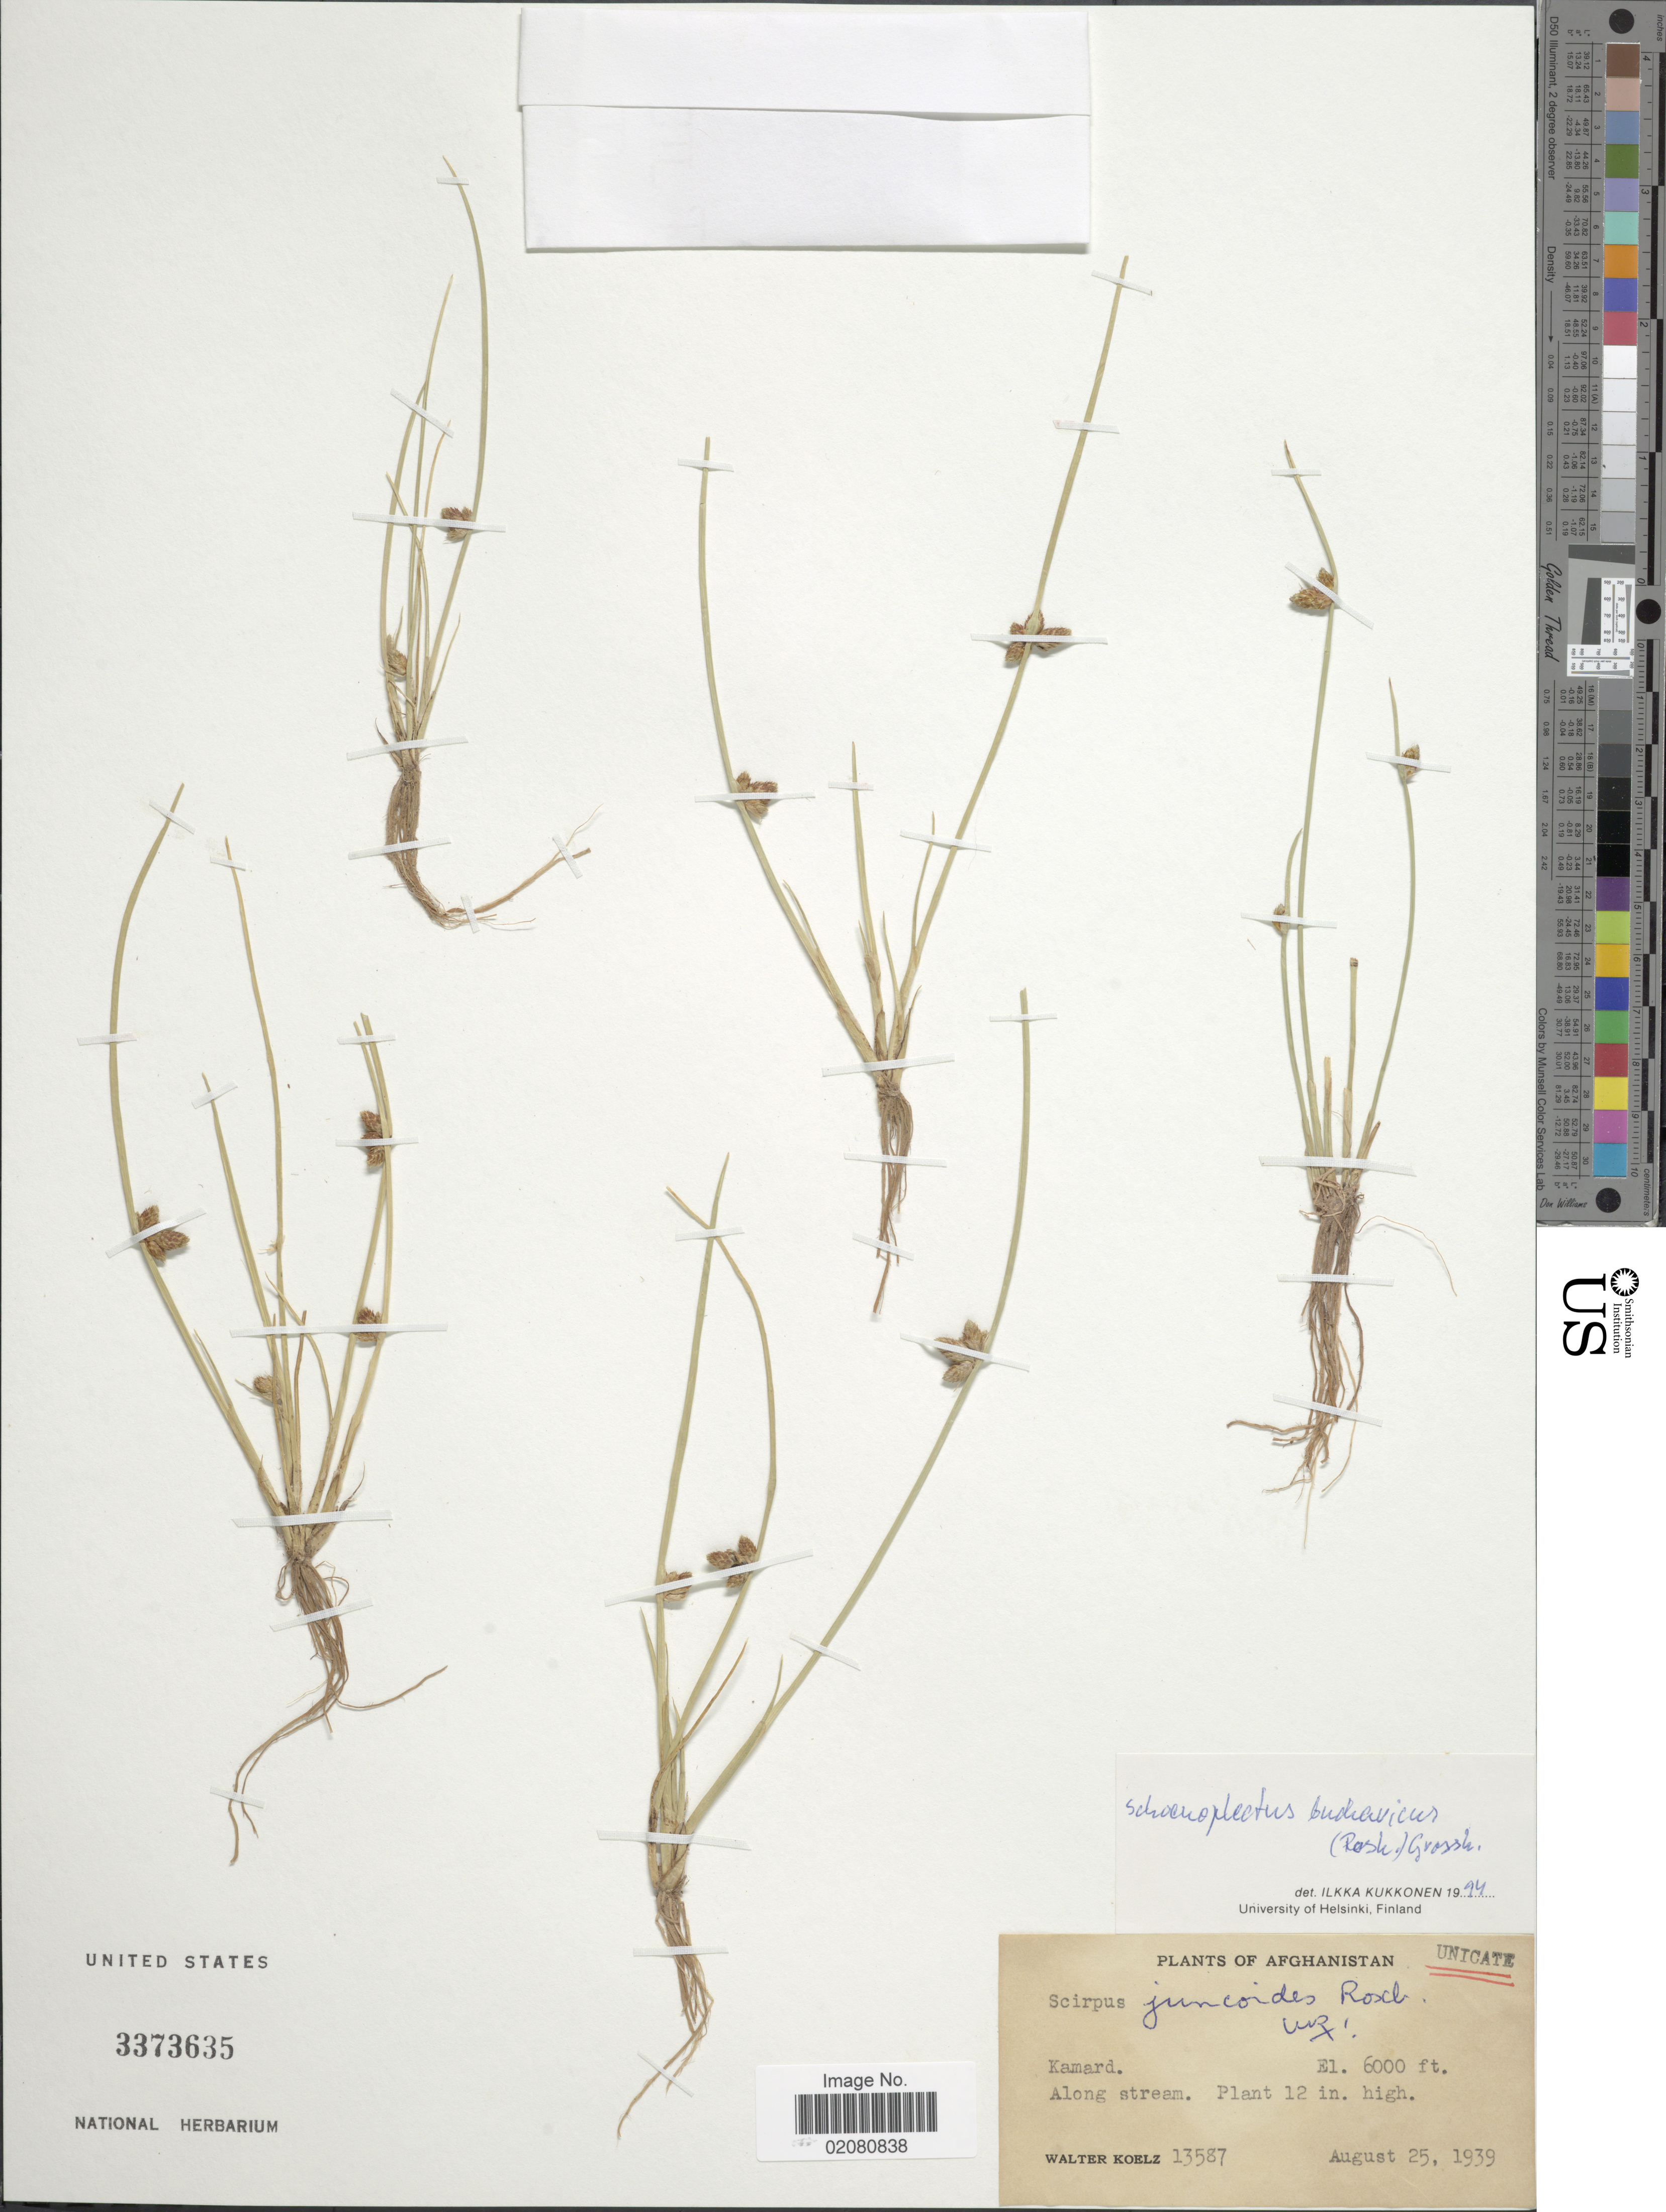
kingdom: Plantae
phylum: Tracheophyta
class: Liliopsida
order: Poales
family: Cyperaceae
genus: Schoenoplectus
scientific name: Schoenoplectus bucharicus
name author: (Roshev.) Grossh.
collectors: W. N. Koelz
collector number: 13587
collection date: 1939-08-25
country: Afghanistan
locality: Kamard.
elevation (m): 1829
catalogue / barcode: US 3373635